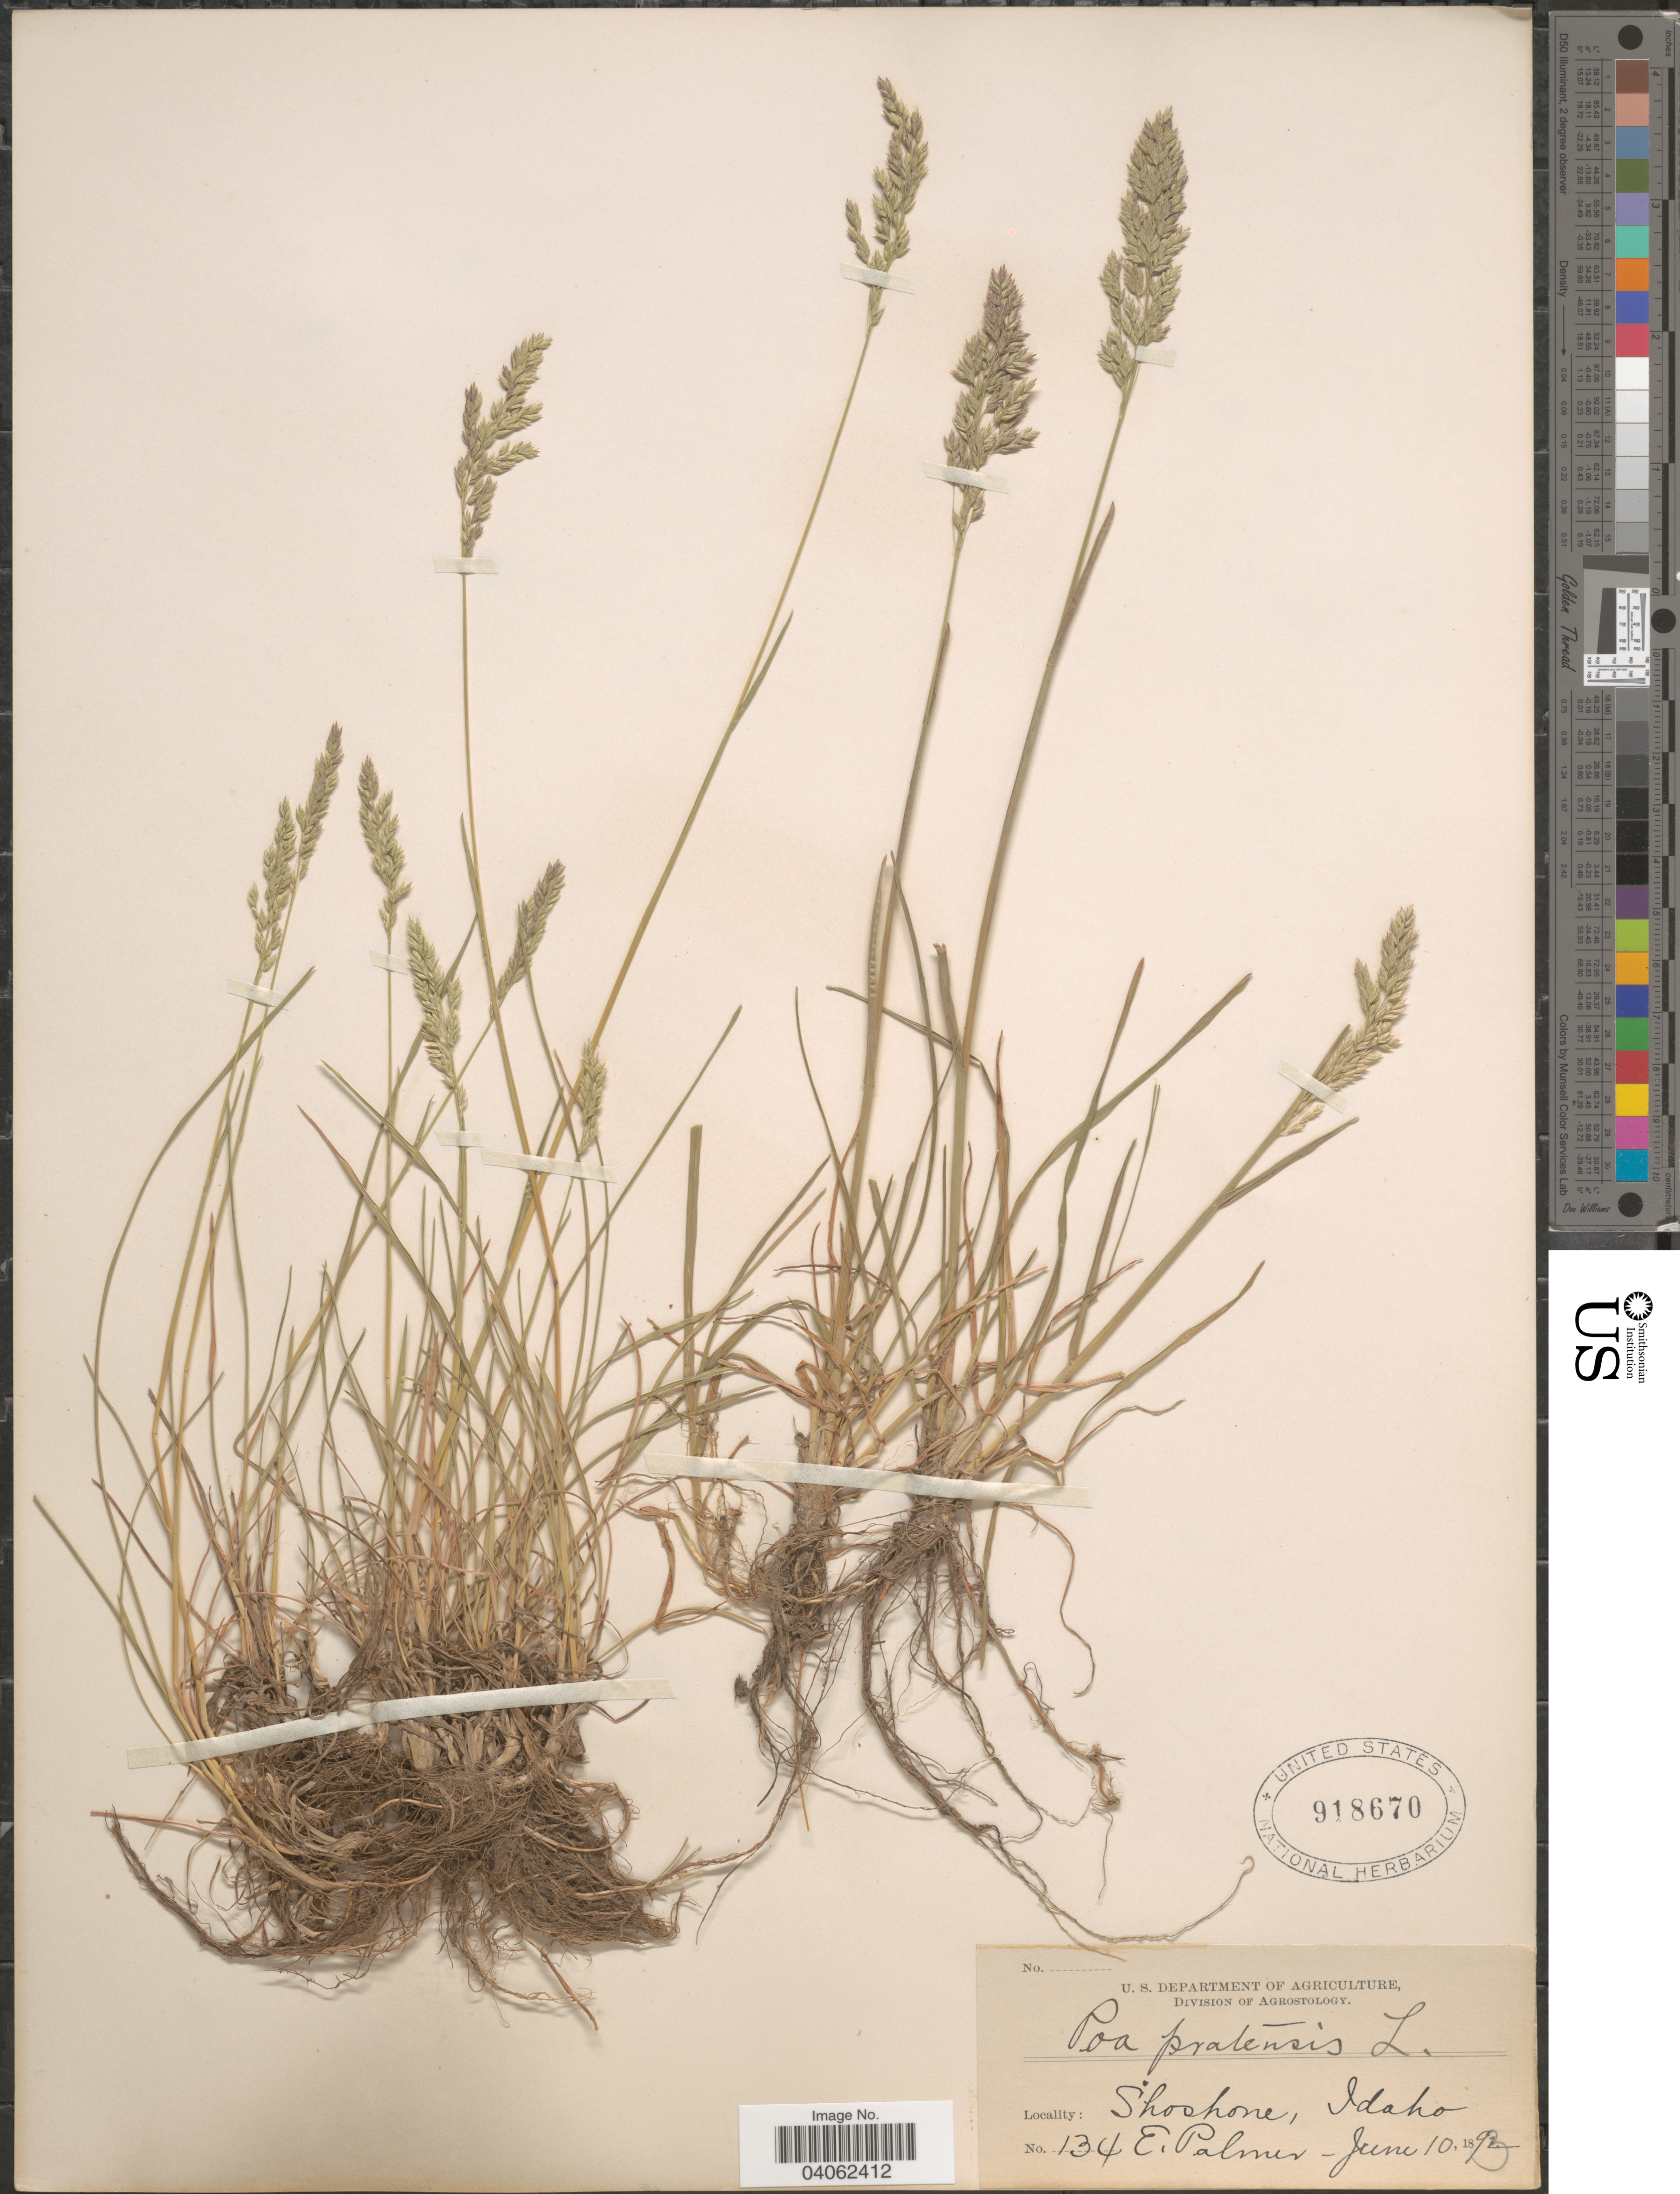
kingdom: Plantae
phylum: Tracheophyta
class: Liliopsida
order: Poales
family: Poaceae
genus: Poa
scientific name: Poa pratensis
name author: L.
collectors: E. Palmer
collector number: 134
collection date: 1893-06-10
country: United States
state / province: Idaho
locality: Shoshone.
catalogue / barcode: US 918670